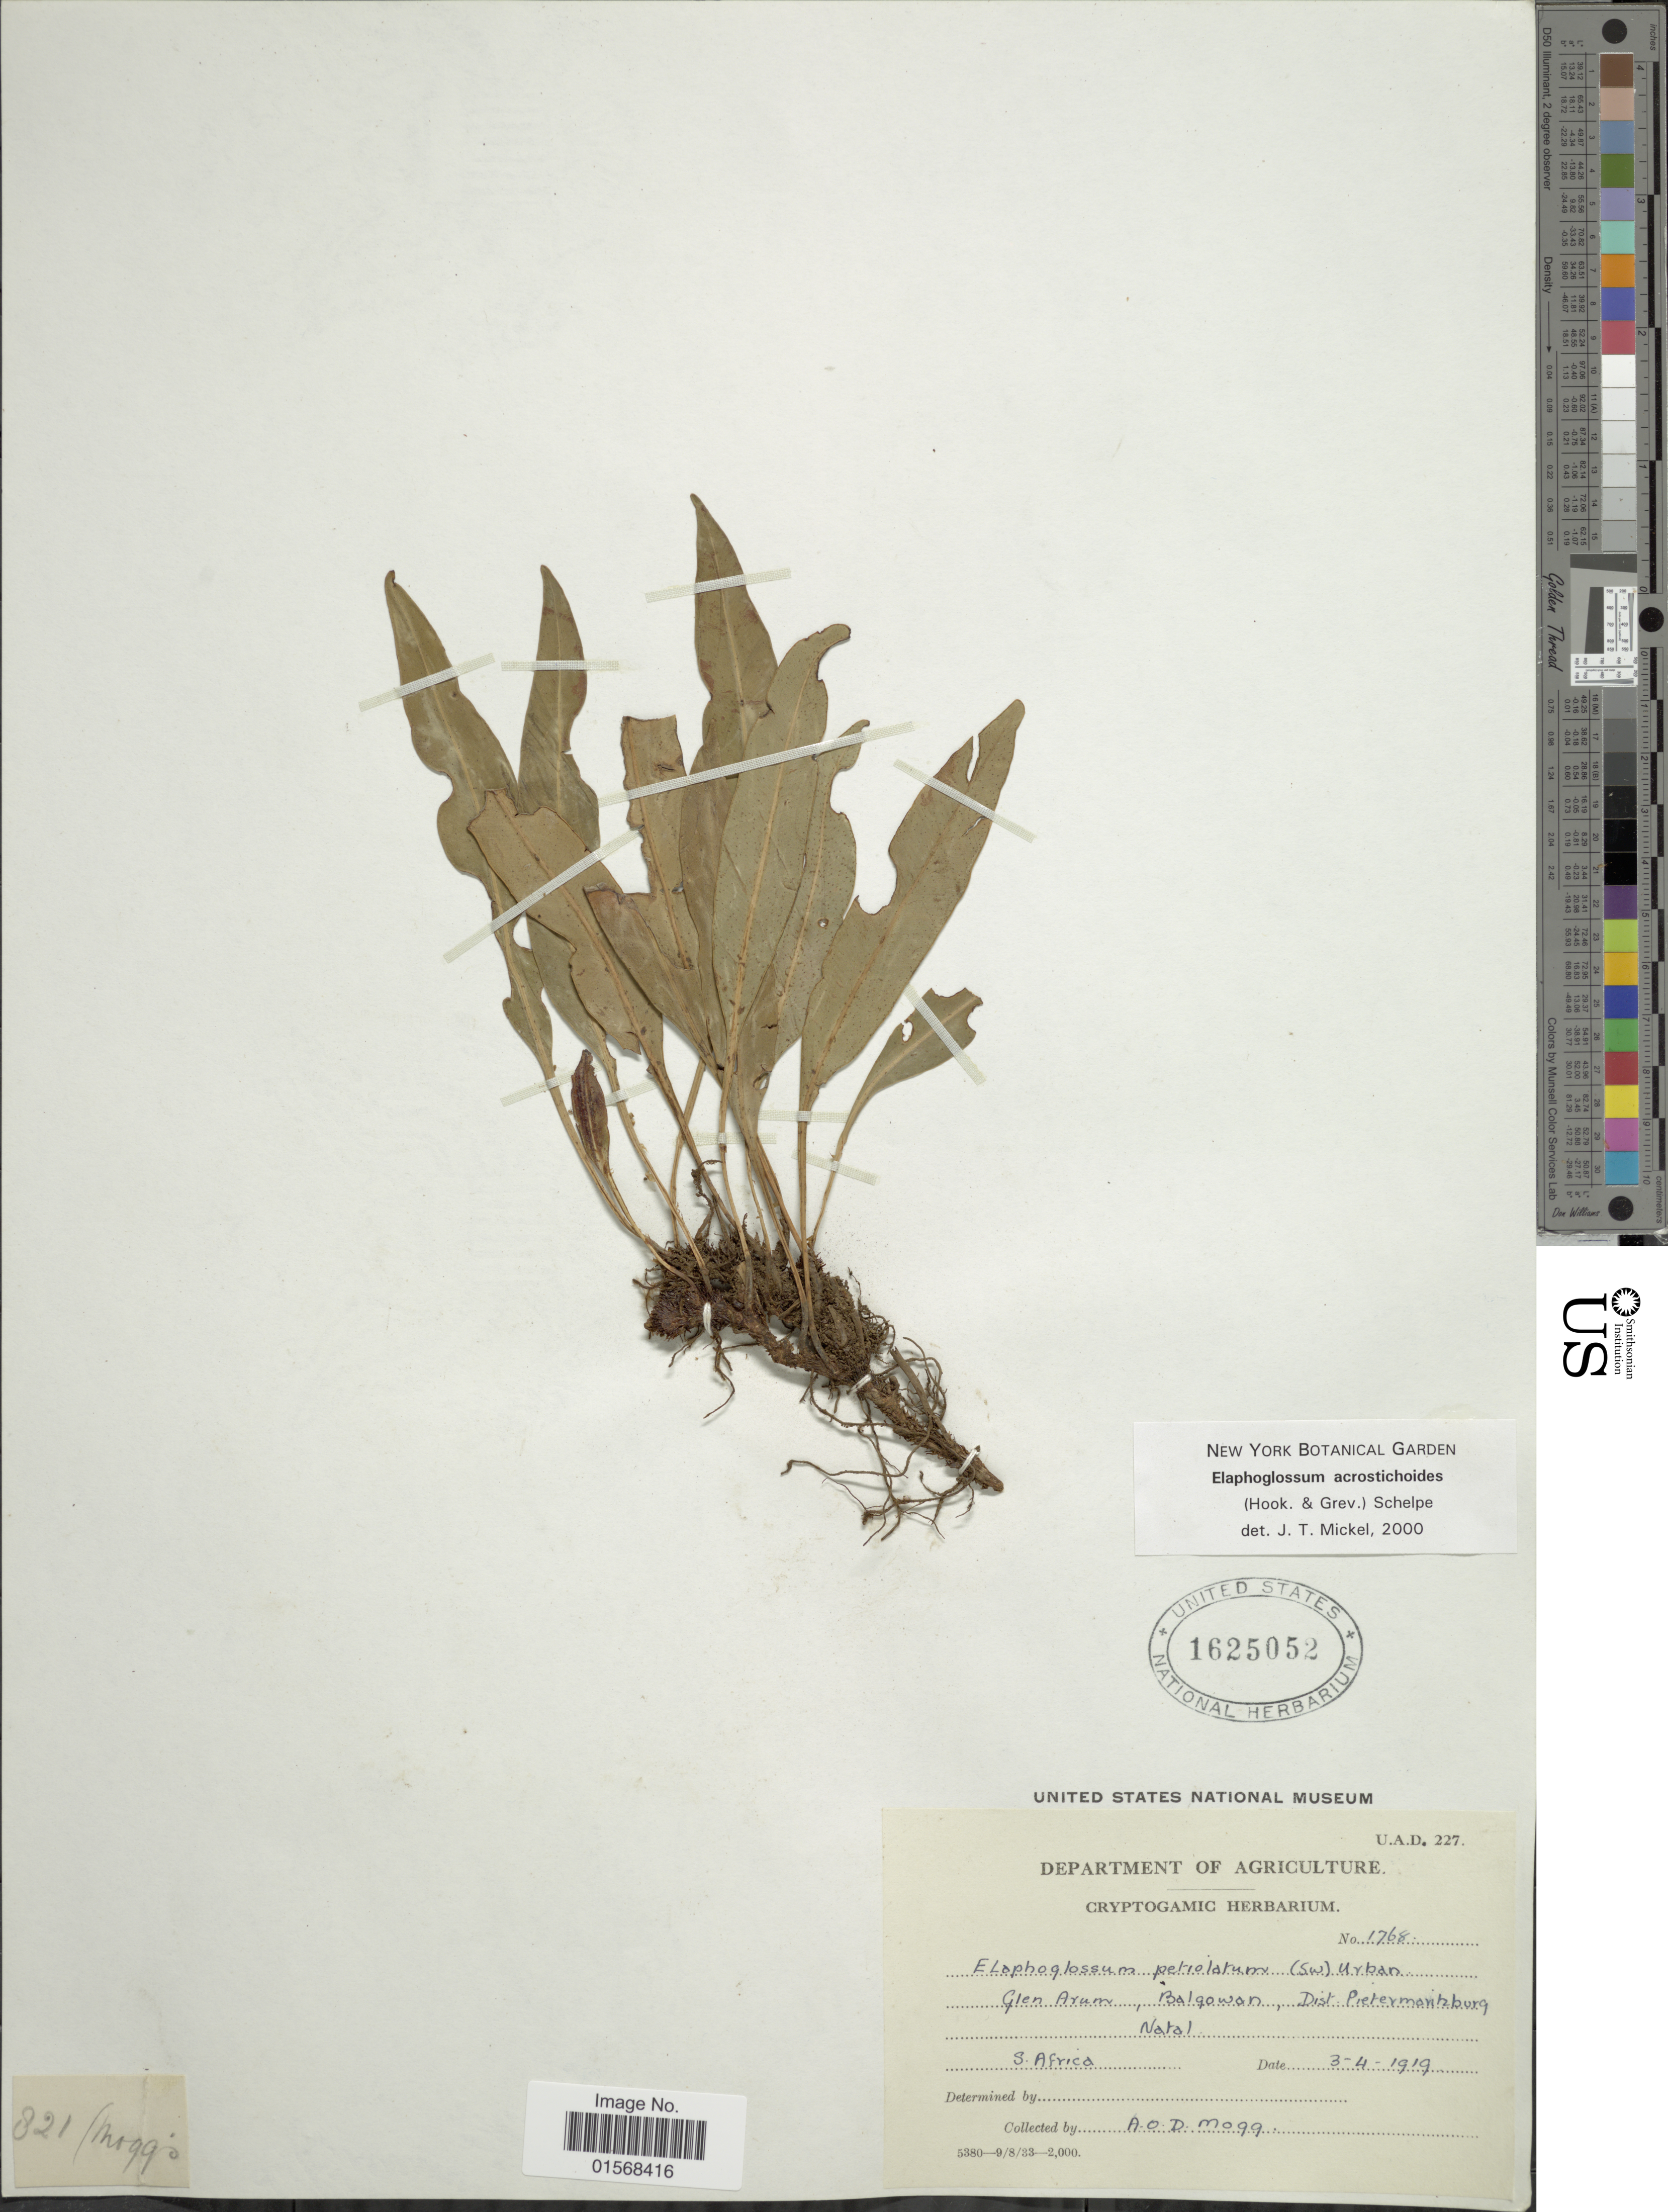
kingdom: Plantae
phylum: Tracheophyta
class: Polypodiopsida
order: Polypodiales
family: Dryopteridaceae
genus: Elaphoglossum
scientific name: Elaphoglossum acrostichoides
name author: (Hook. & Grev.) Schelpe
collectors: A. O. Mogg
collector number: UAD227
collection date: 1919-04-03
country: South Africa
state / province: KwaZulu-Natal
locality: Glen Arum, Balgowan, Dist. Pietermaritzburg, Natal. S. Africa.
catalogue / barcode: US 1625052